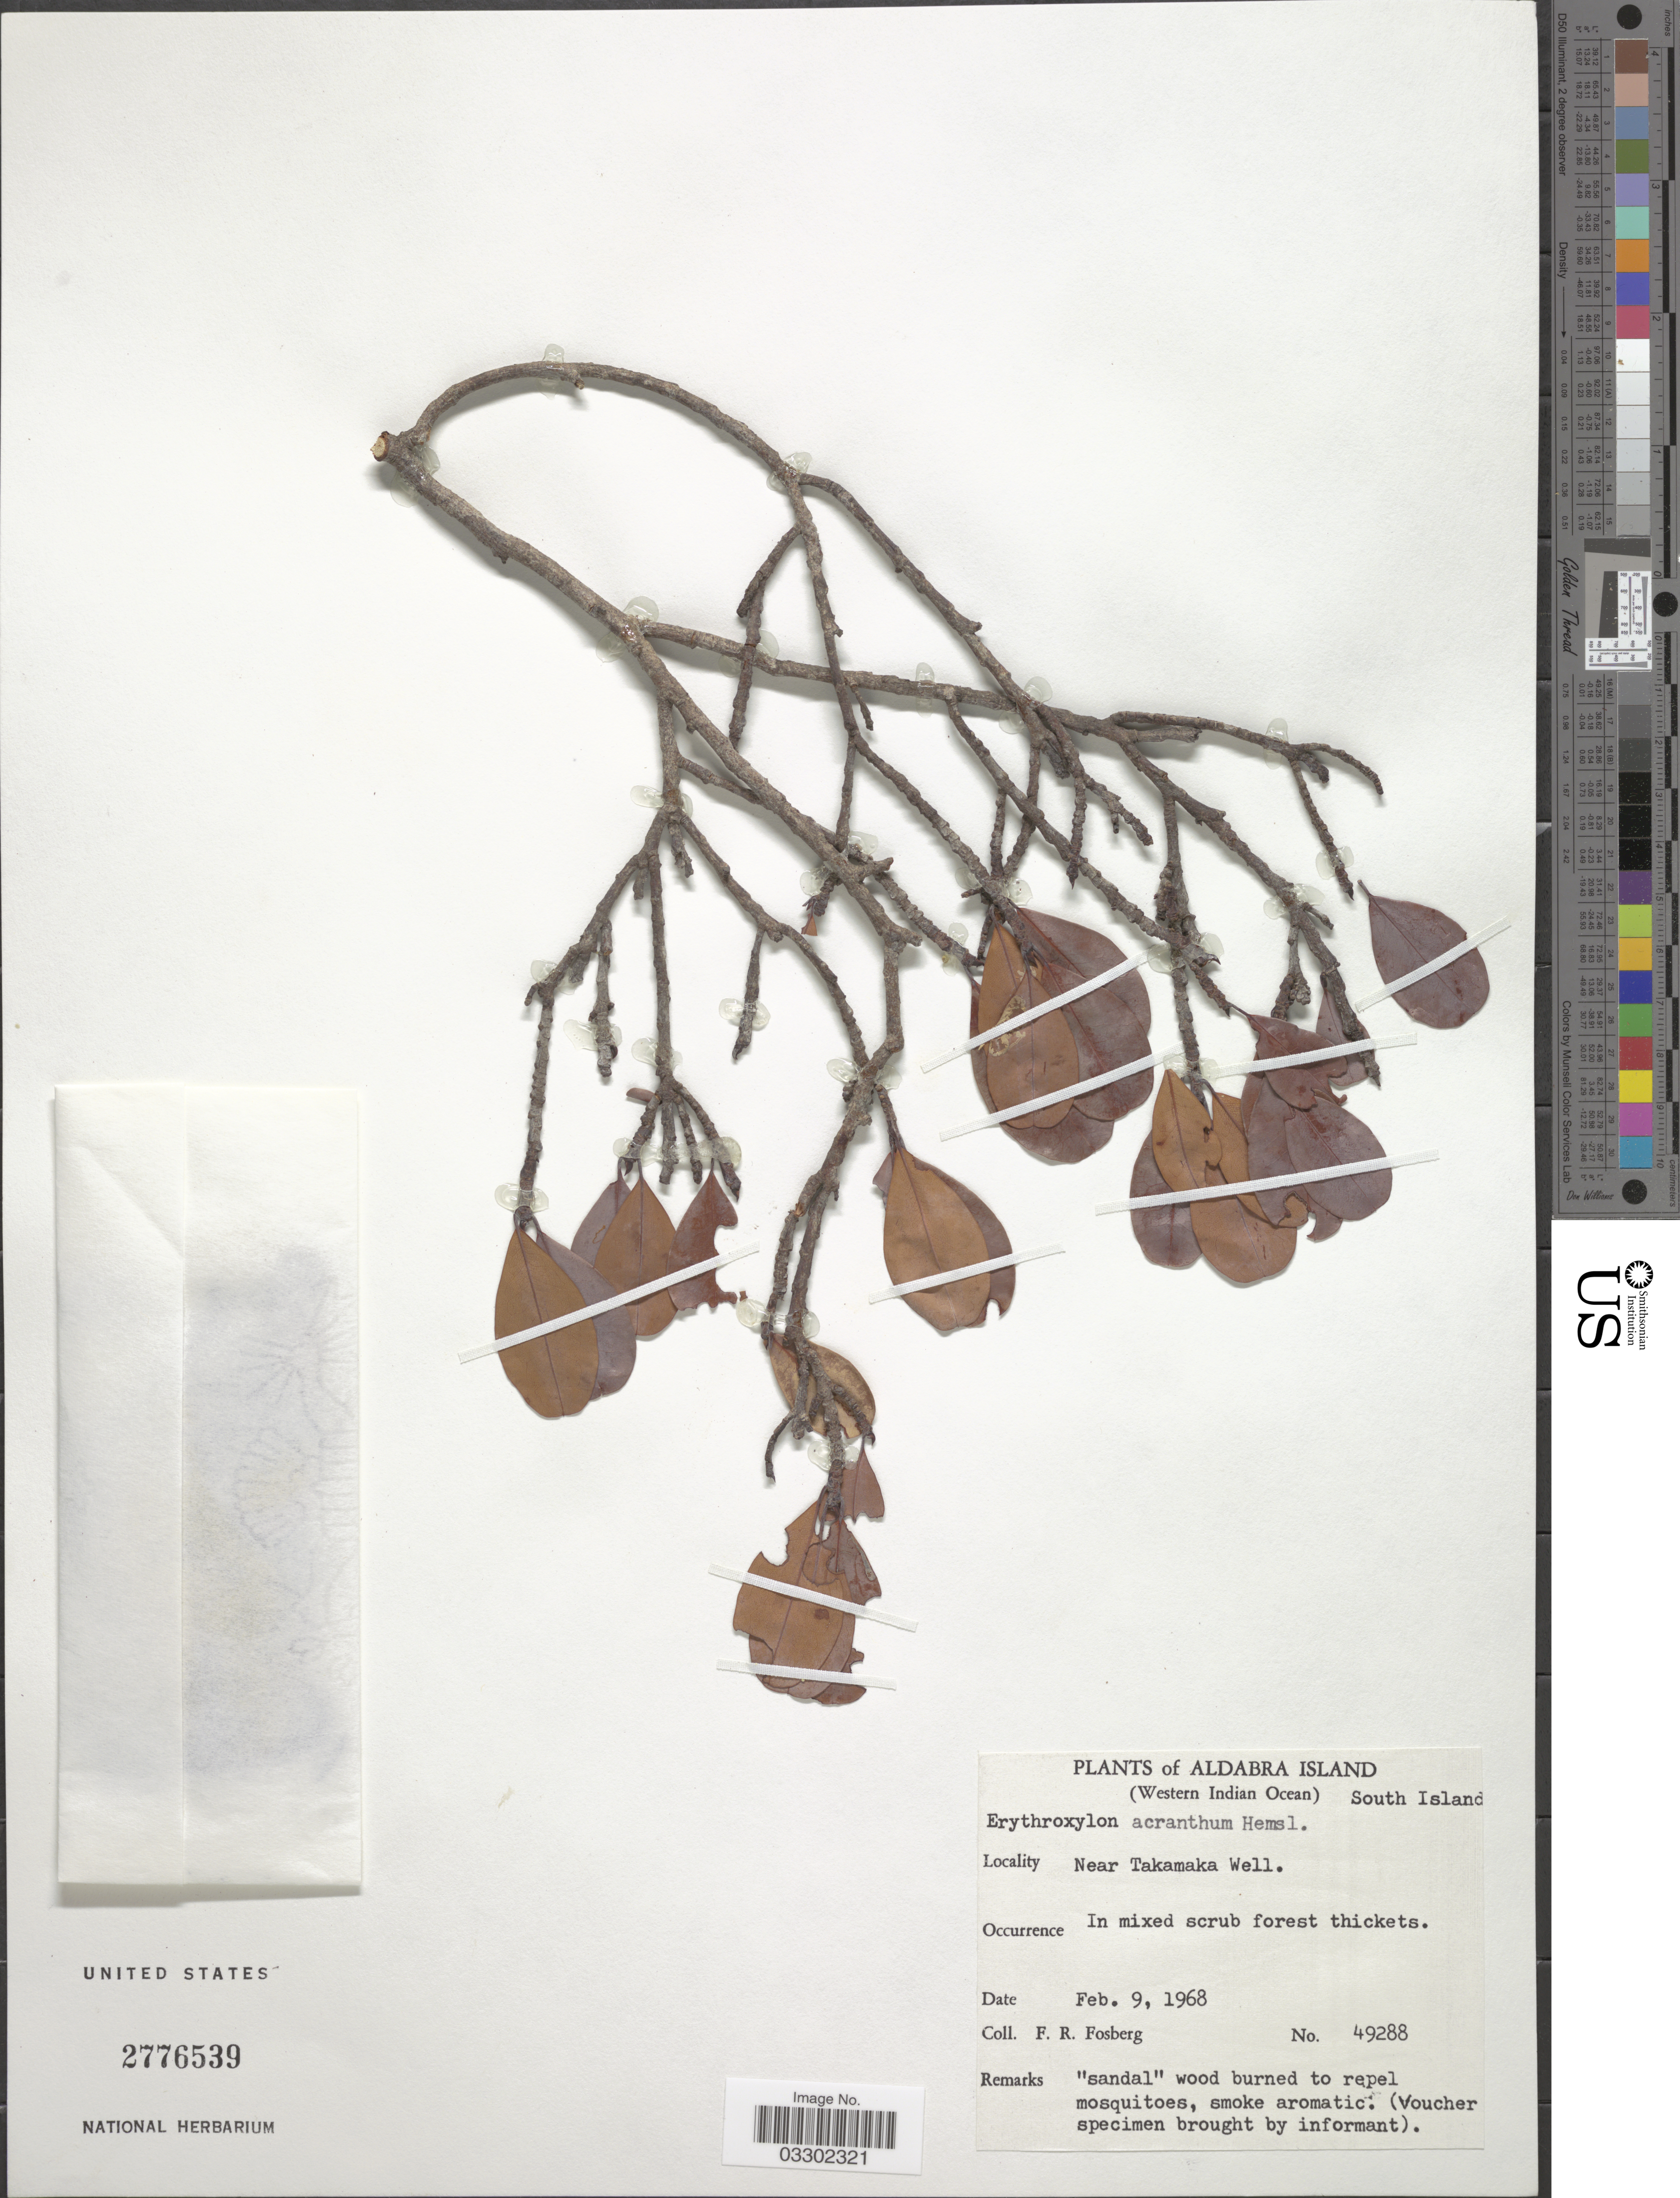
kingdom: Plantae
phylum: Tracheophyta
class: Magnoliopsida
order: Malpighiales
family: Erythroxylaceae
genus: Erythroxylum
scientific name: Erythroxylum acranthum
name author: Hemsl.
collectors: F. R. Fosberg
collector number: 49288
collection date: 1968-02-09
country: Seychelles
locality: Aldabra Island. (Western Indian Ocean), South Island. Near Takamaka Well.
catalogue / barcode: US 2776539